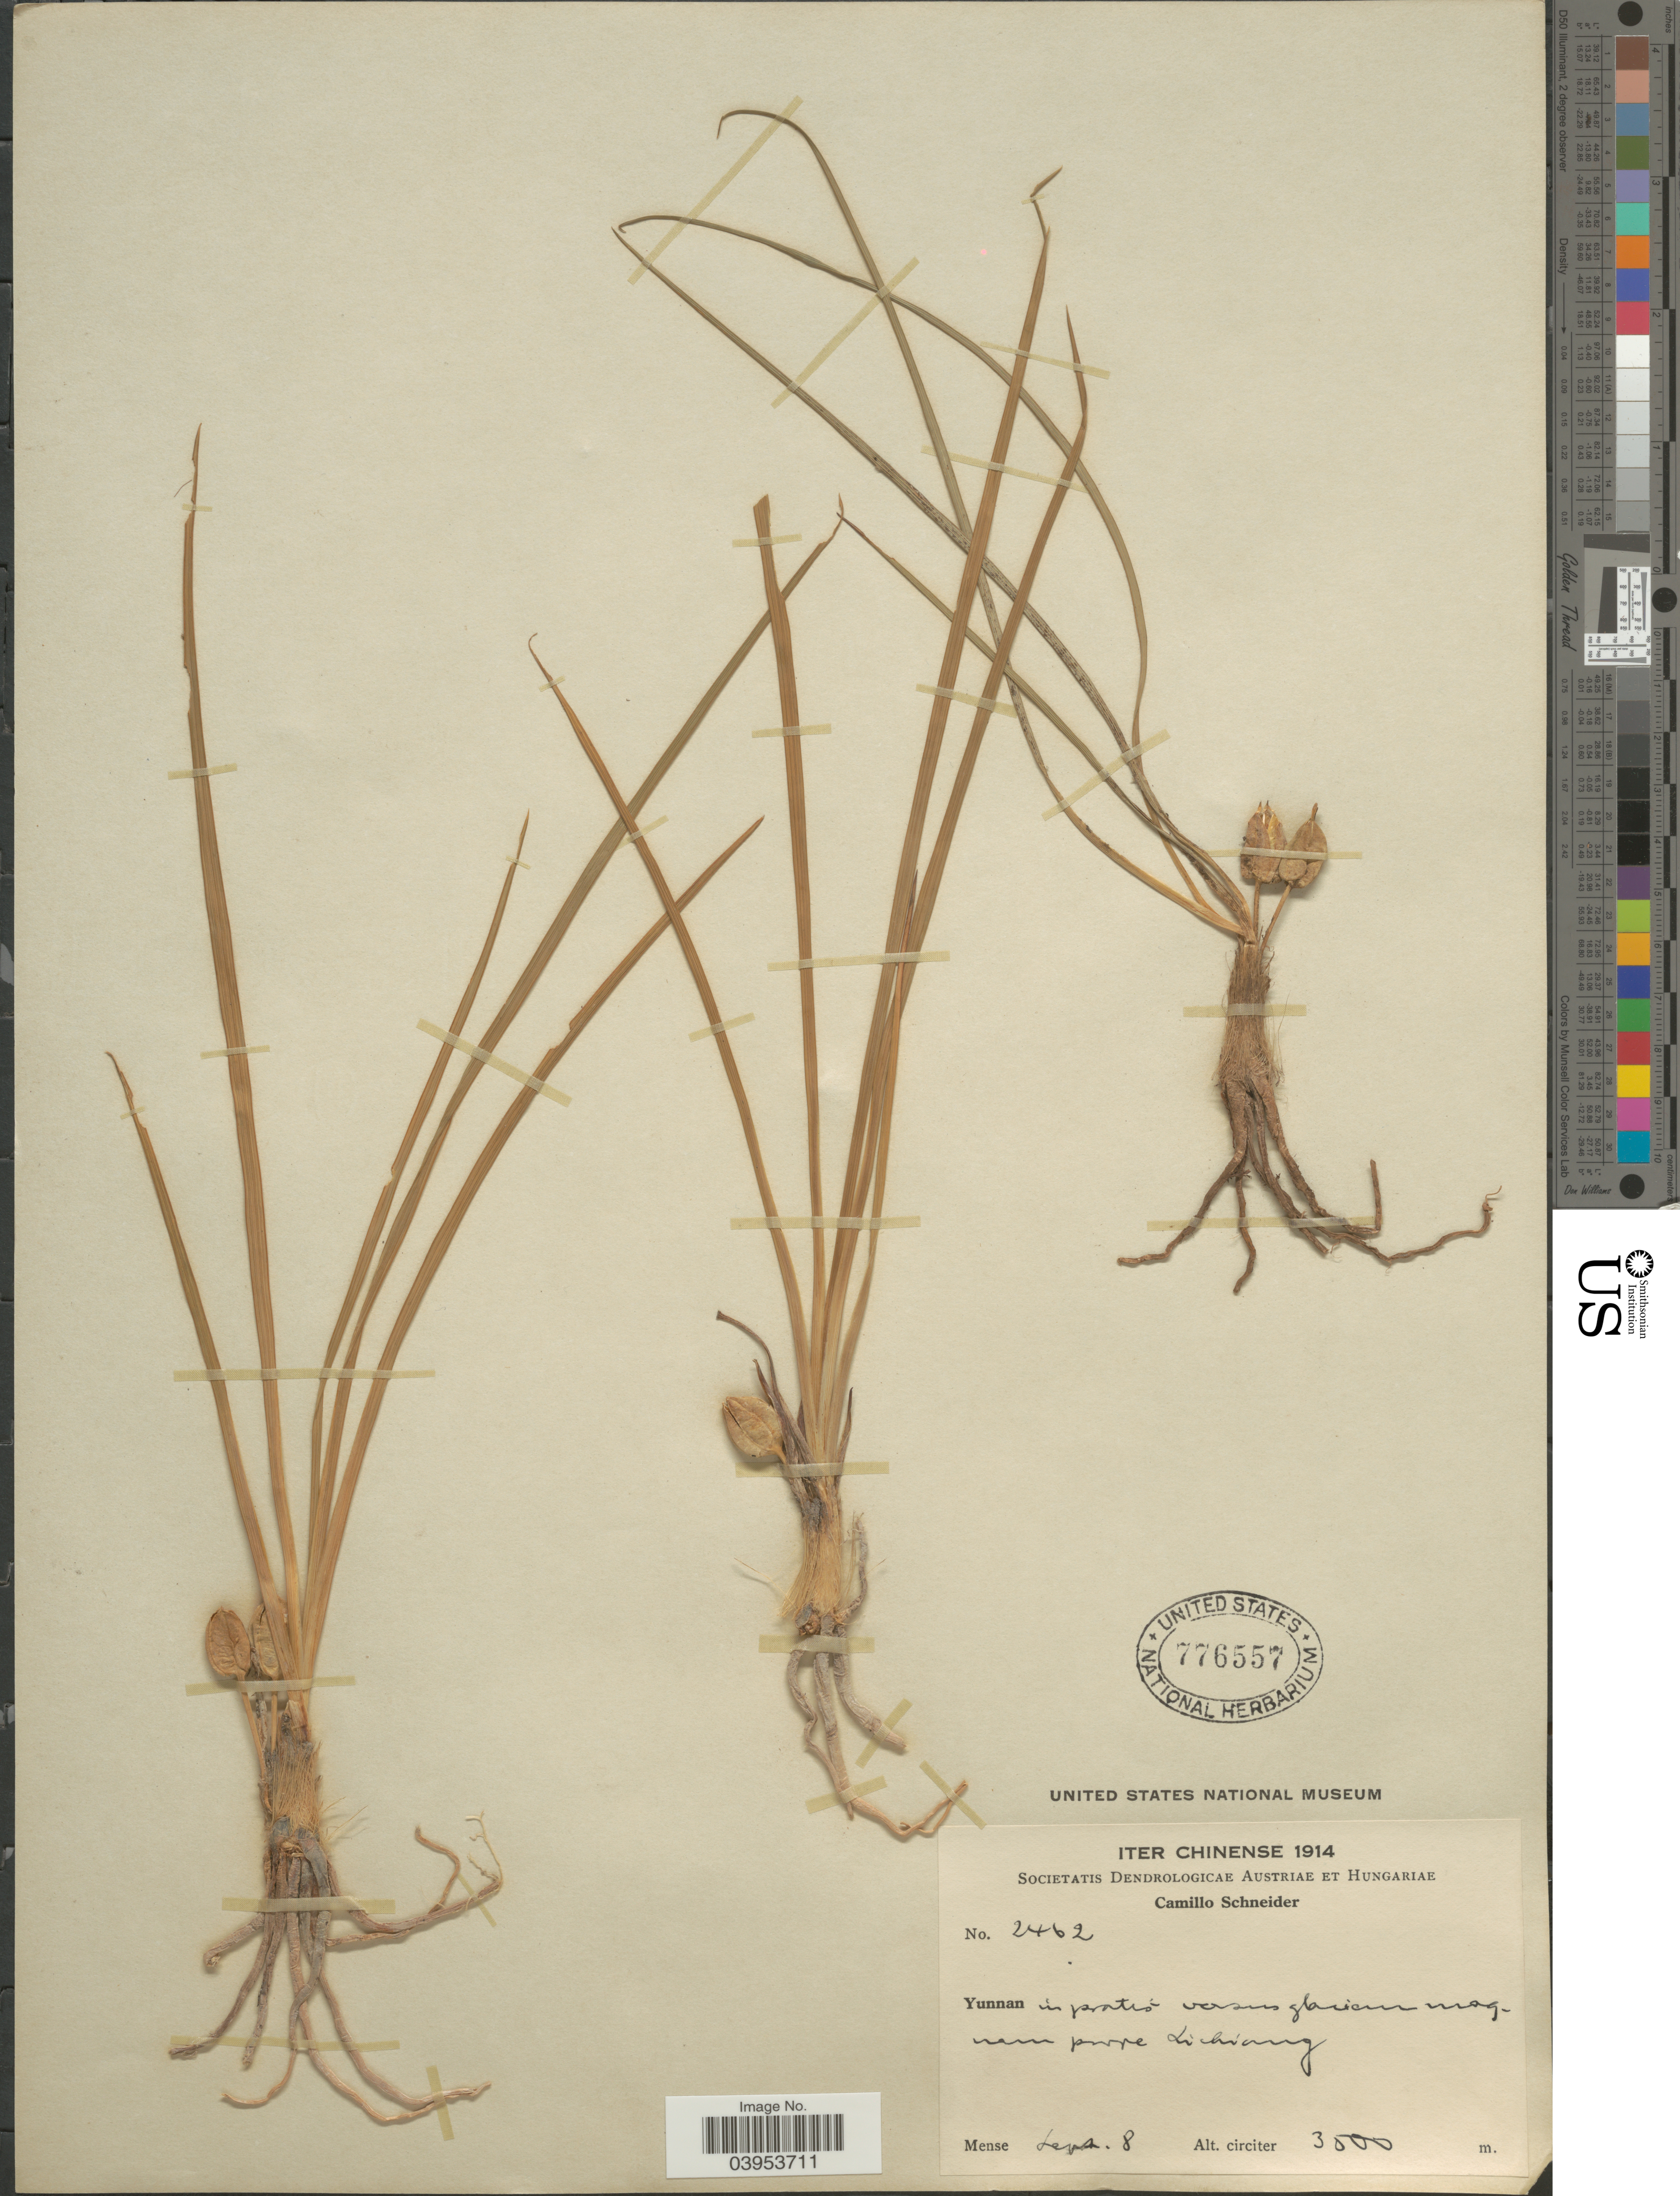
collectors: C. K. Schneider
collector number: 2462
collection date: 1914-09-08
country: China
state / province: Yunnan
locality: In pratis versus glaciem mognain [interpreted] prope Lichiang.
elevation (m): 3500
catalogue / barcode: US 776557